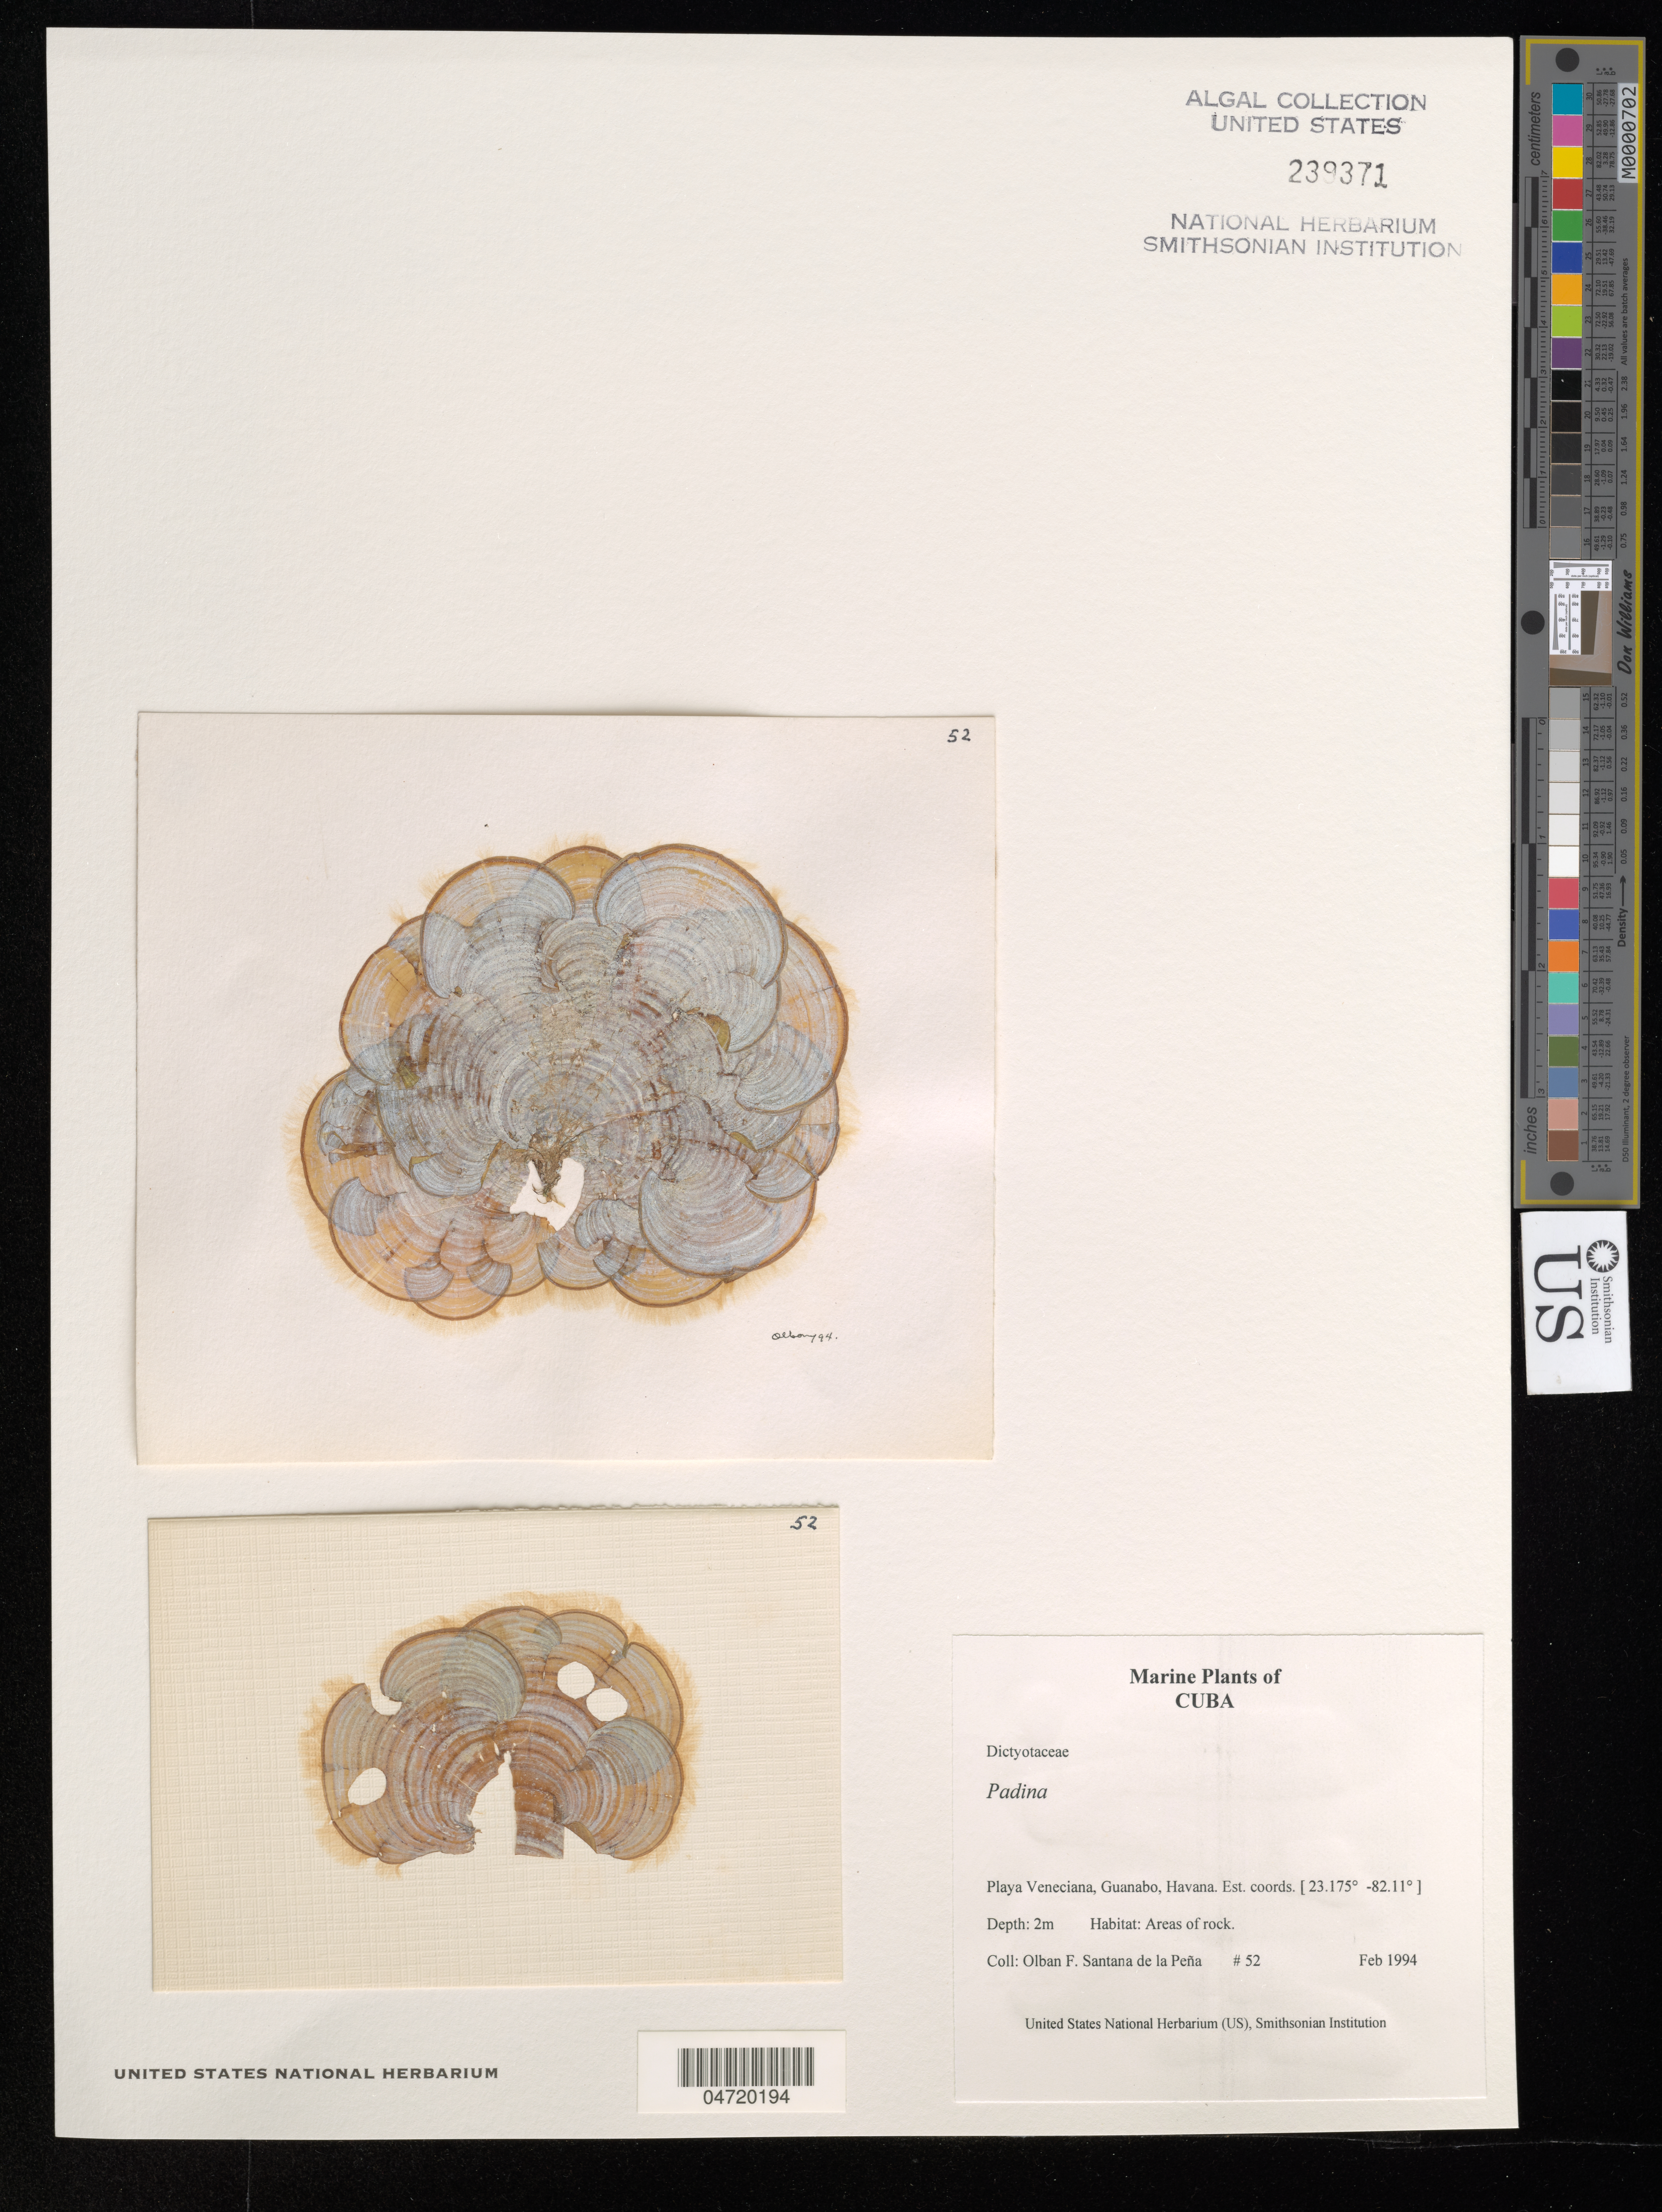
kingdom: Chromista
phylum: Ochrophyta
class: Phaeophyceae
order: Dictyotales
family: Dictyotaceae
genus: Padina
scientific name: Padina sp.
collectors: O. Santana de la Peña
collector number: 52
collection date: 1994-02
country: Cuba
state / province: La Habana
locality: Playa Veneciana, Guanabo, Havana.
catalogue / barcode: US 239371